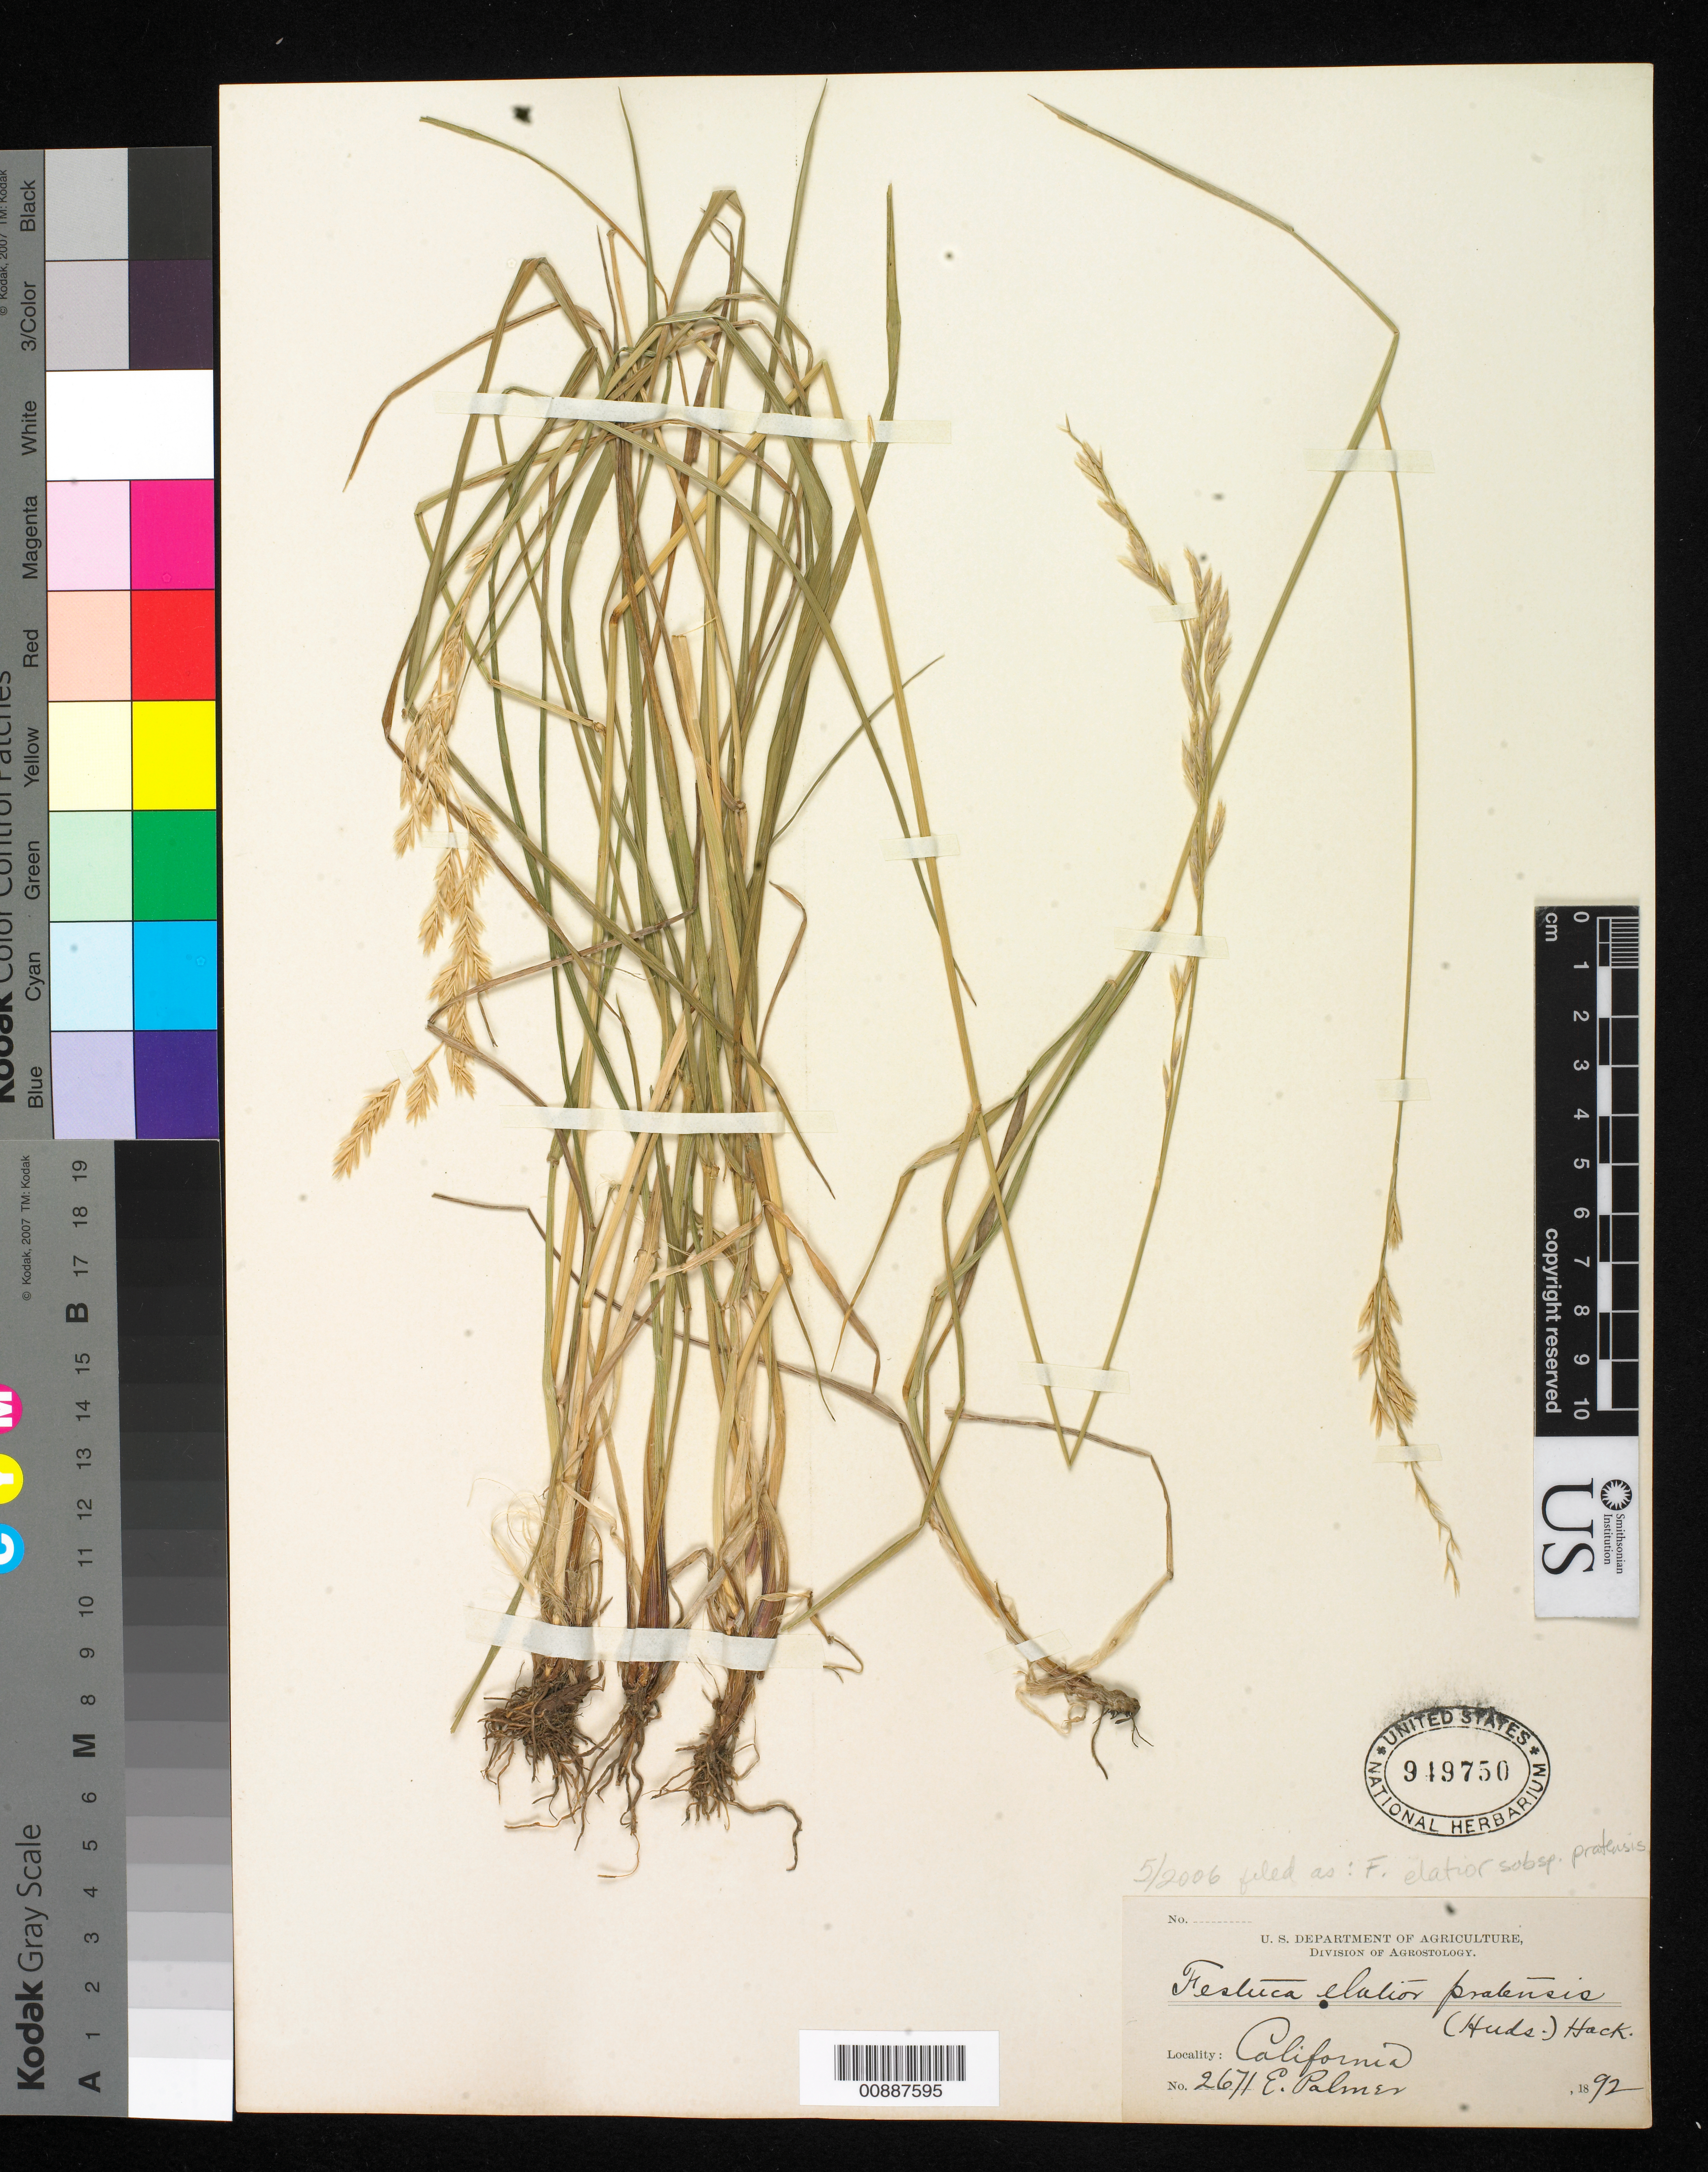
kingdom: Plantae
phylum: Tracheophyta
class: Liliopsida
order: Poales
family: Poaceae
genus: Lolium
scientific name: Lolium arundinaceum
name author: (Schreb.) Darbysh.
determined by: Poaceae Reorganization Project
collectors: E. Palmer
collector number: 2671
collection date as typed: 1892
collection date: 1892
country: United States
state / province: California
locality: California.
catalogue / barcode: US 949750